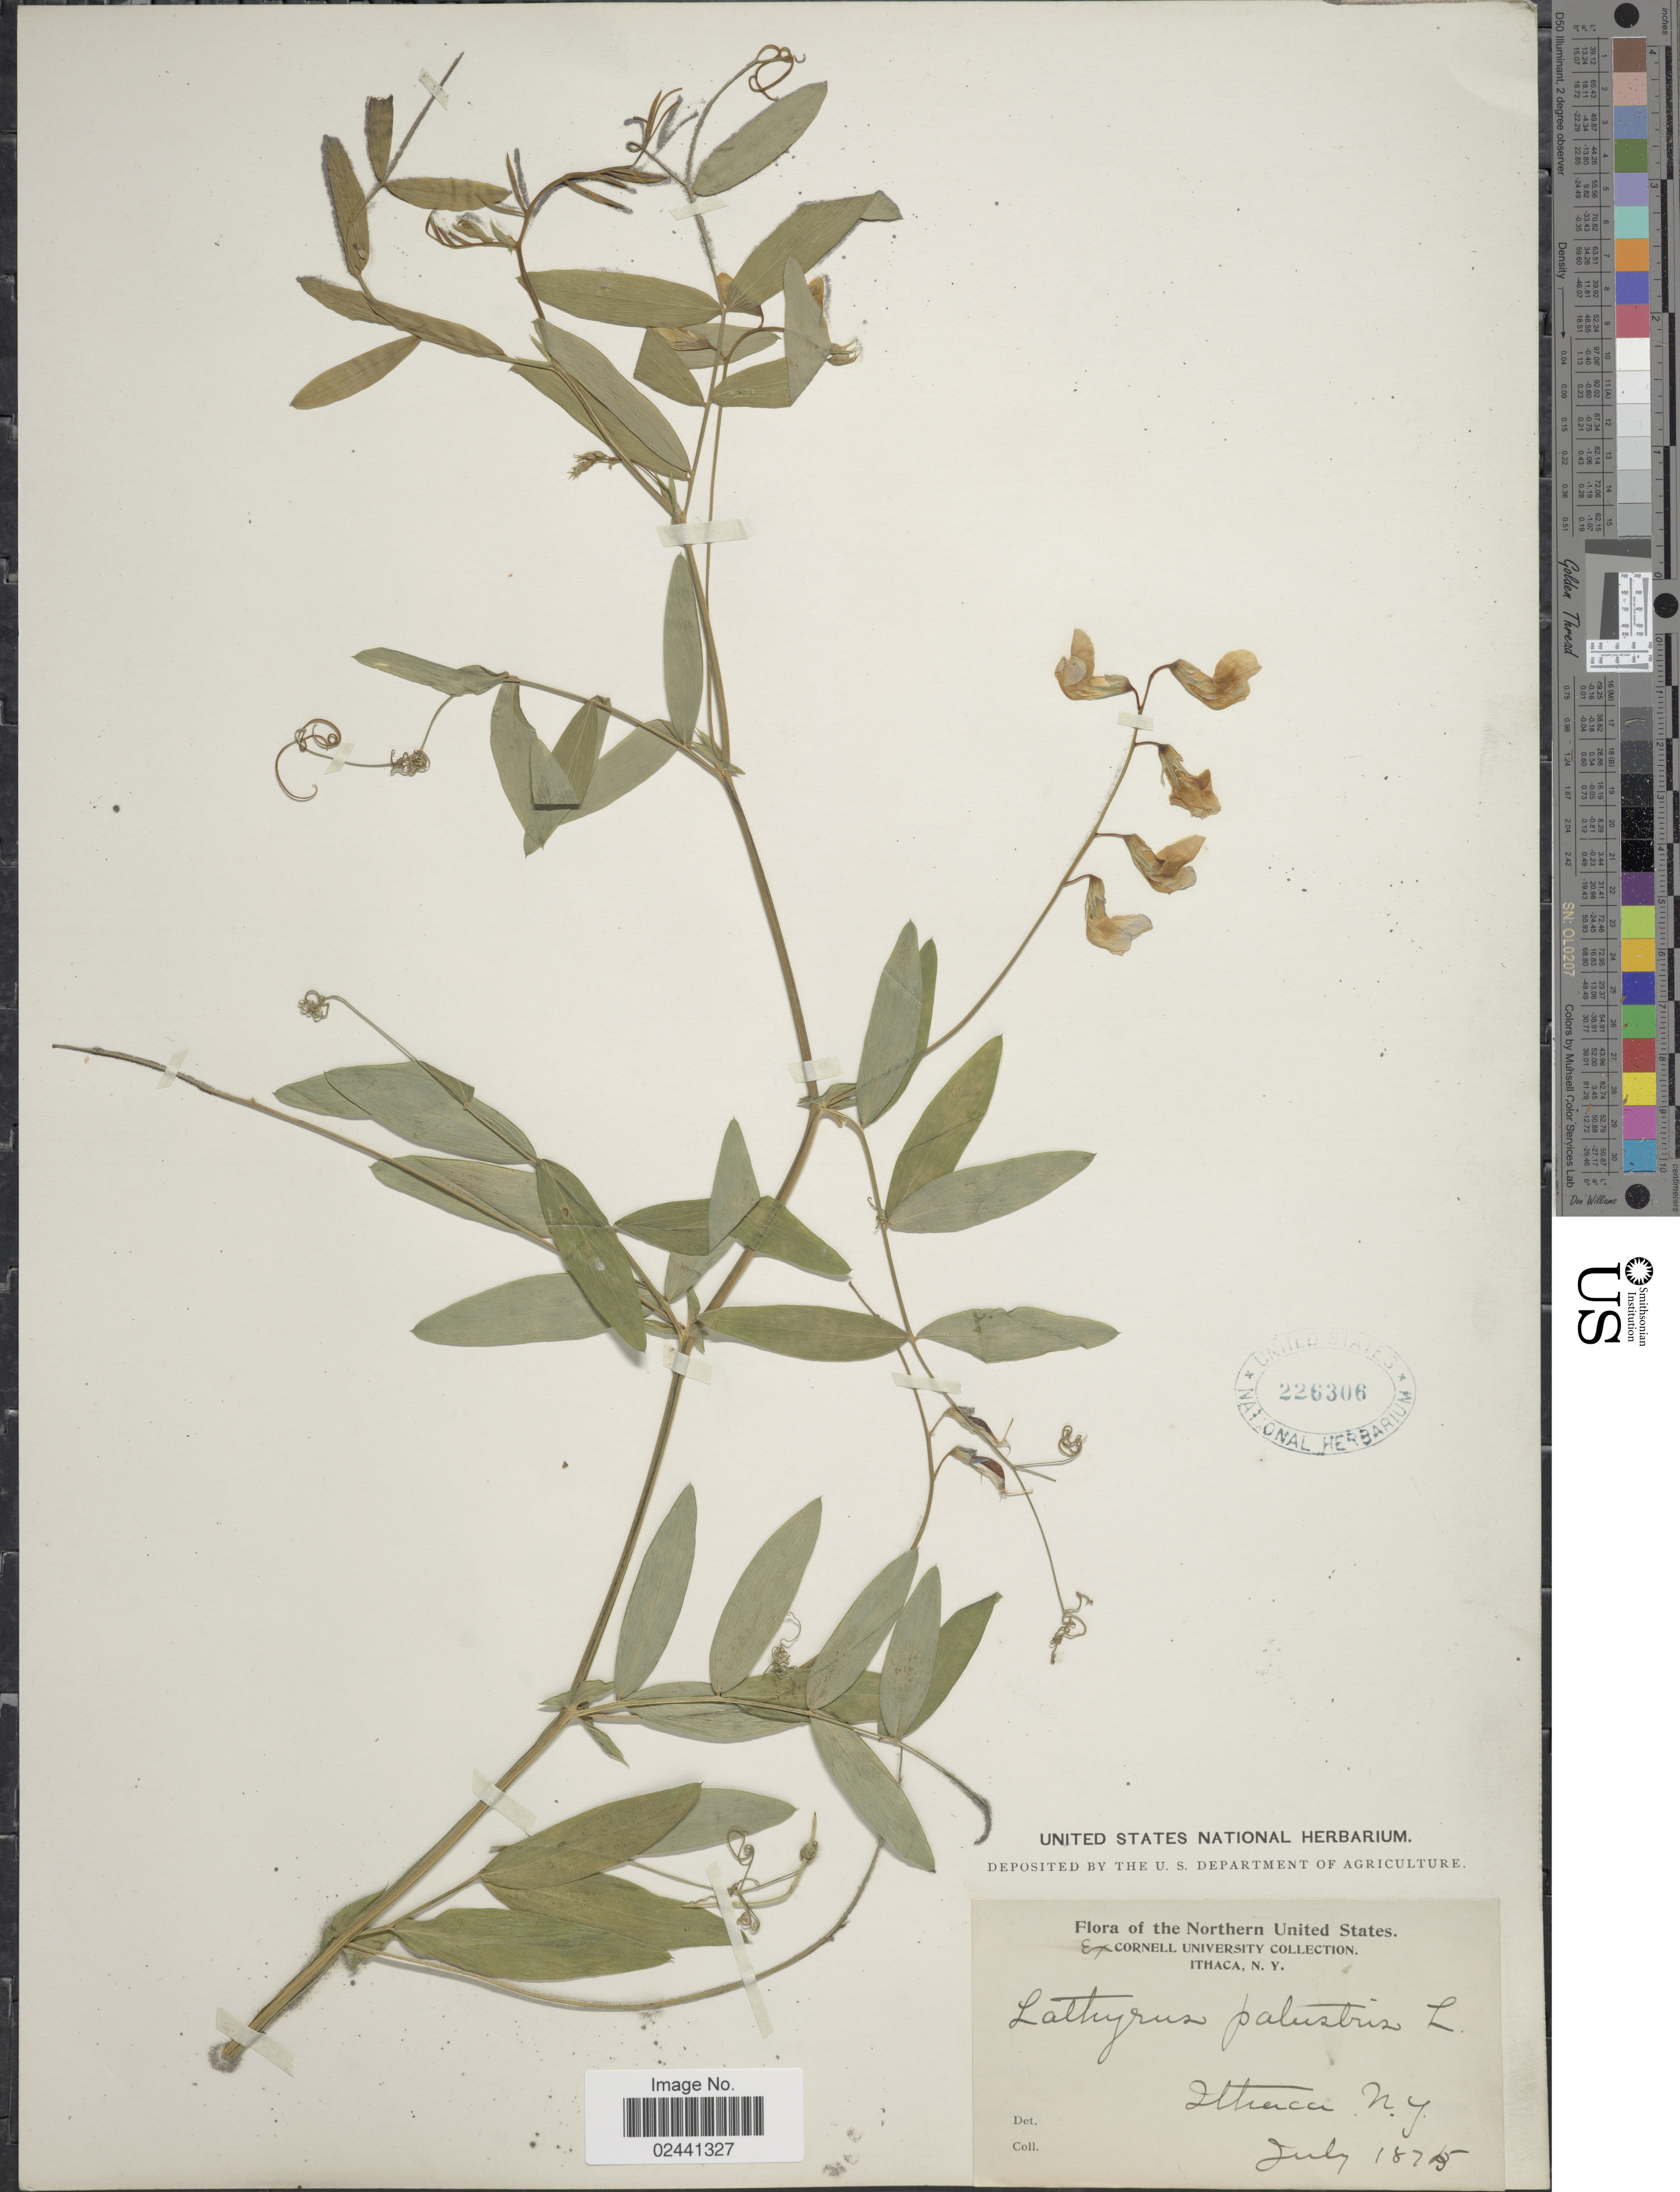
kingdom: Plantae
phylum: Tracheophyta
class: Magnoliopsida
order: Fabales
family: Fabaceae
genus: Lathyrus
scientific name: Lathyrus palustris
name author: L.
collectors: ex herb. Cornell University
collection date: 1875-07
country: United States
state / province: New York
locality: Northern United States, Ithaca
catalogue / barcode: US 226306